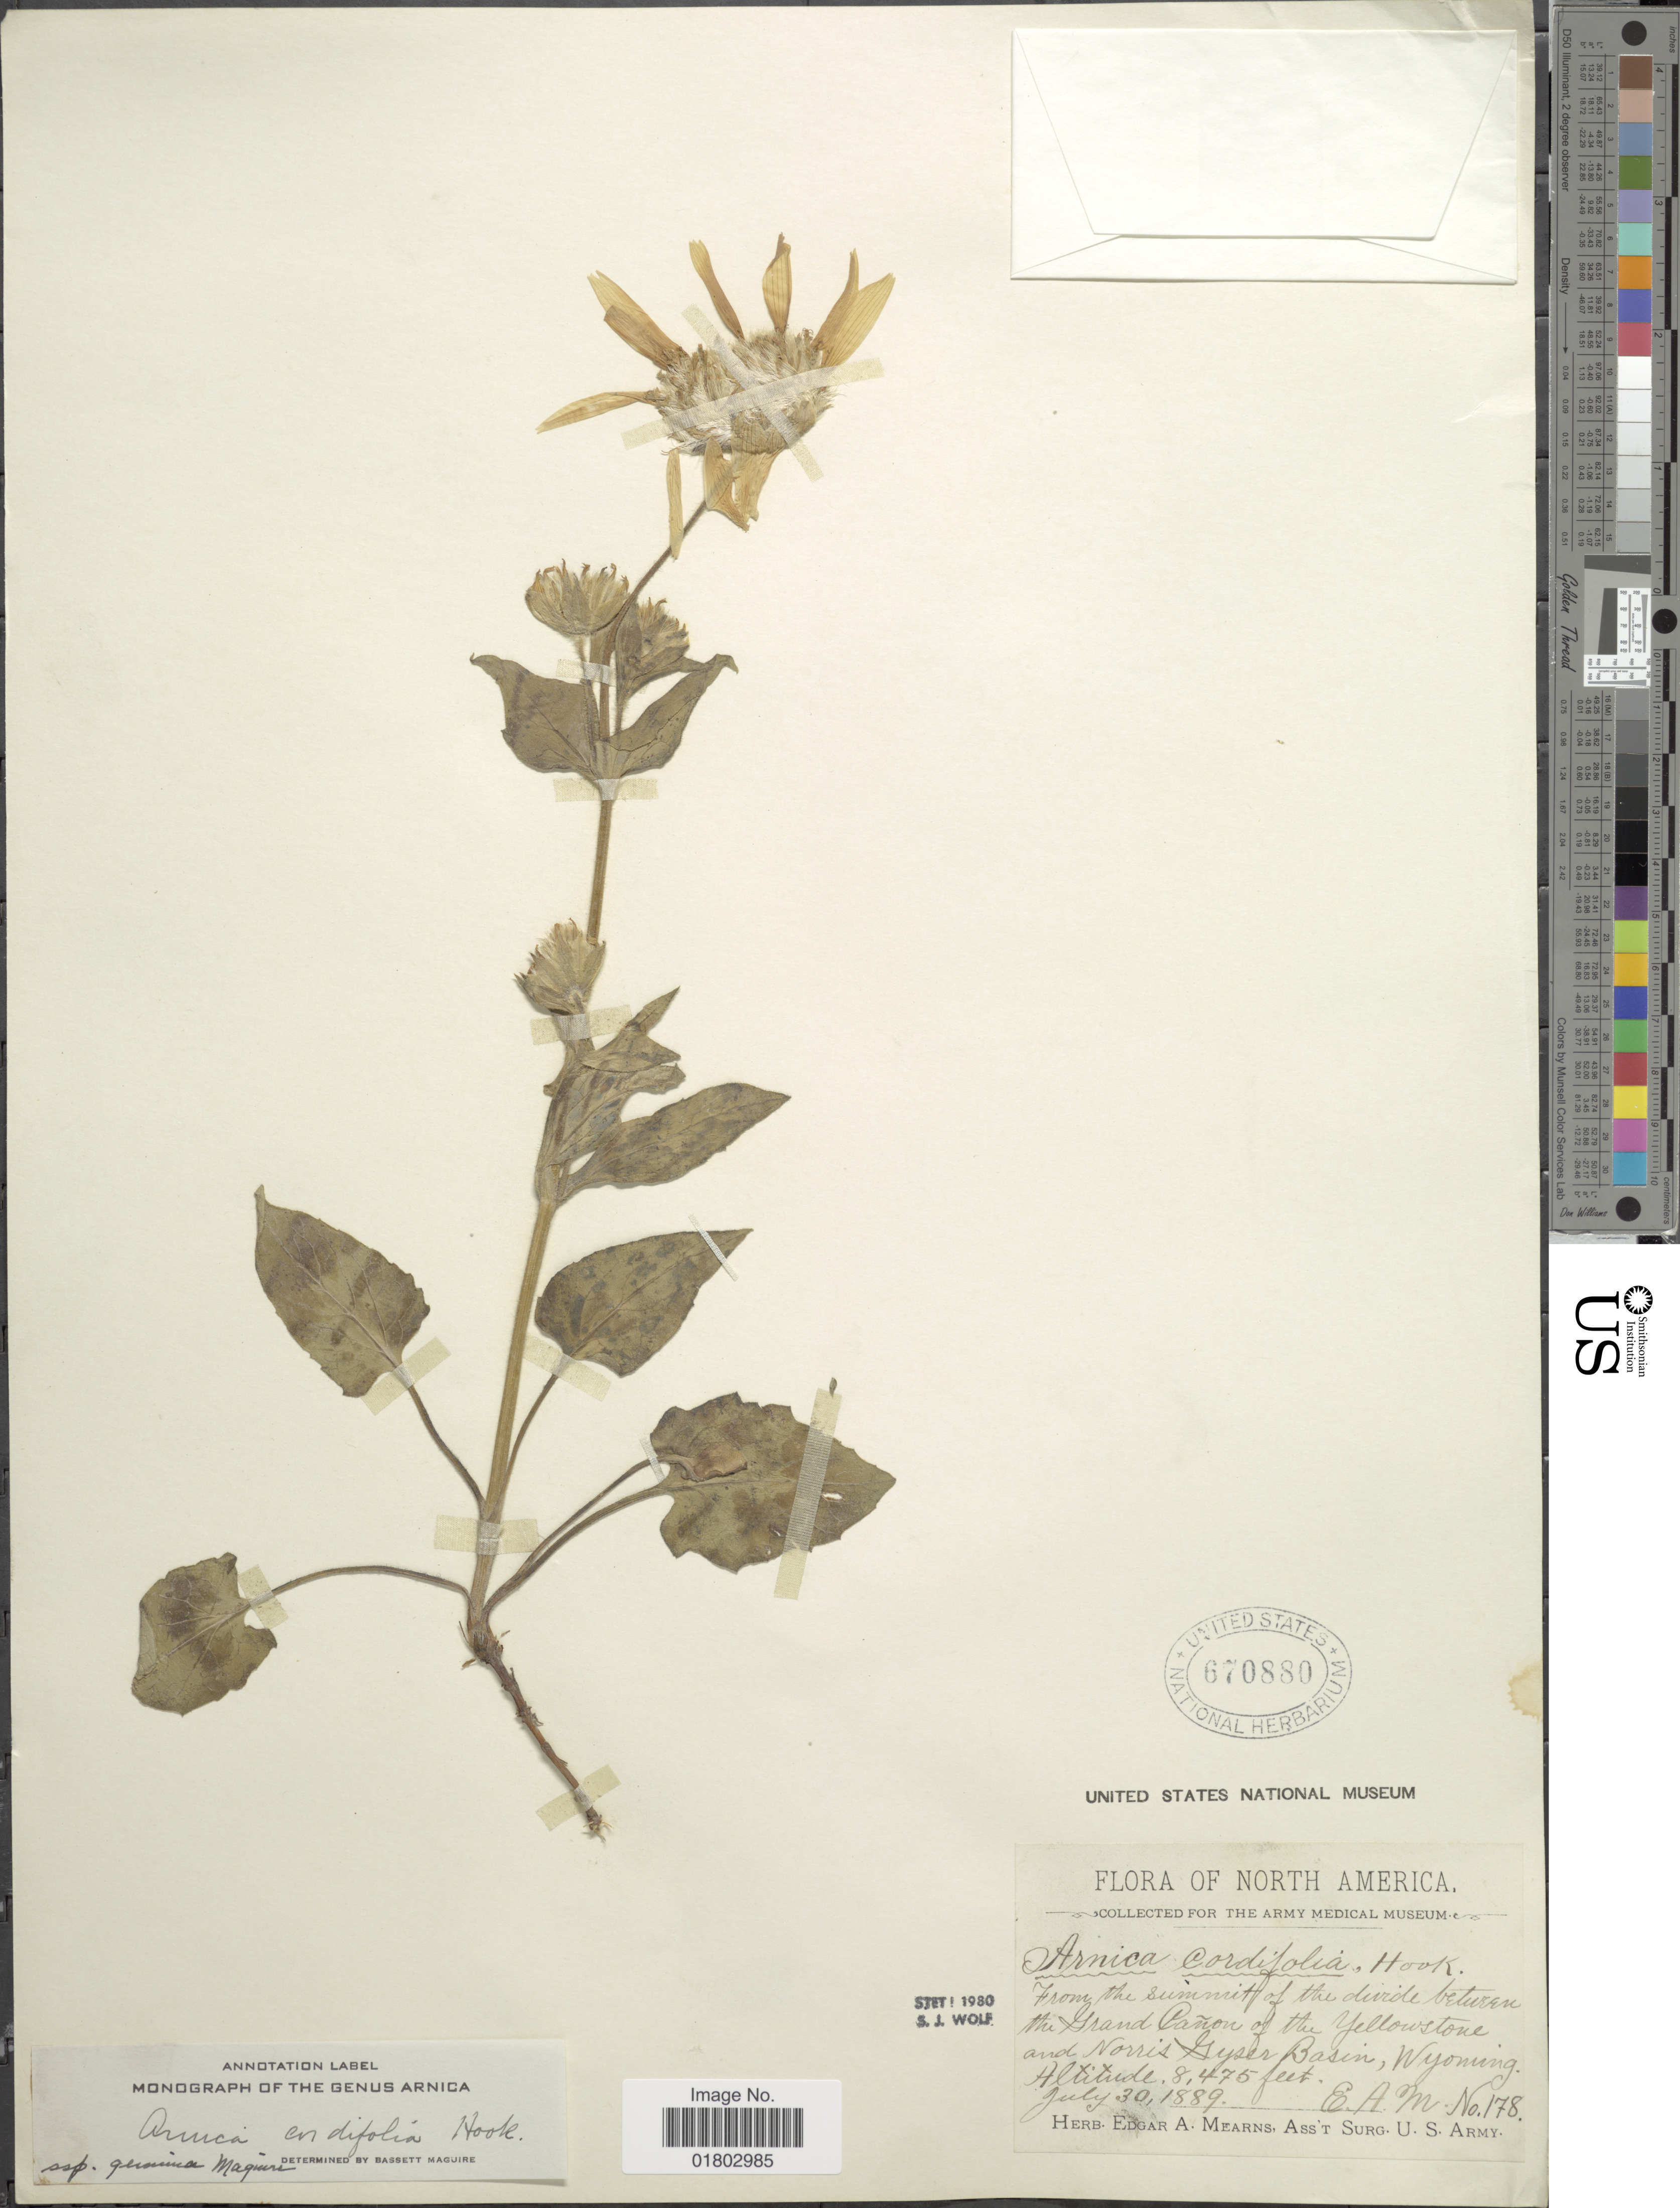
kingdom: Plantae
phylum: Tracheophyta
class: Magnoliopsida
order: Asterales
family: Asteraceae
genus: Arnica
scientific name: Arnica cordifolia subsp. genuina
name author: Maguire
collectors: E. A. Mearns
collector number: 178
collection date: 1889-07-30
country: United States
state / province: Wyoming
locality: From the summit of the divide between the Grand Cañon of the Yellowstone and Norris Gyser Basin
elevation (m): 2583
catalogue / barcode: US 670880